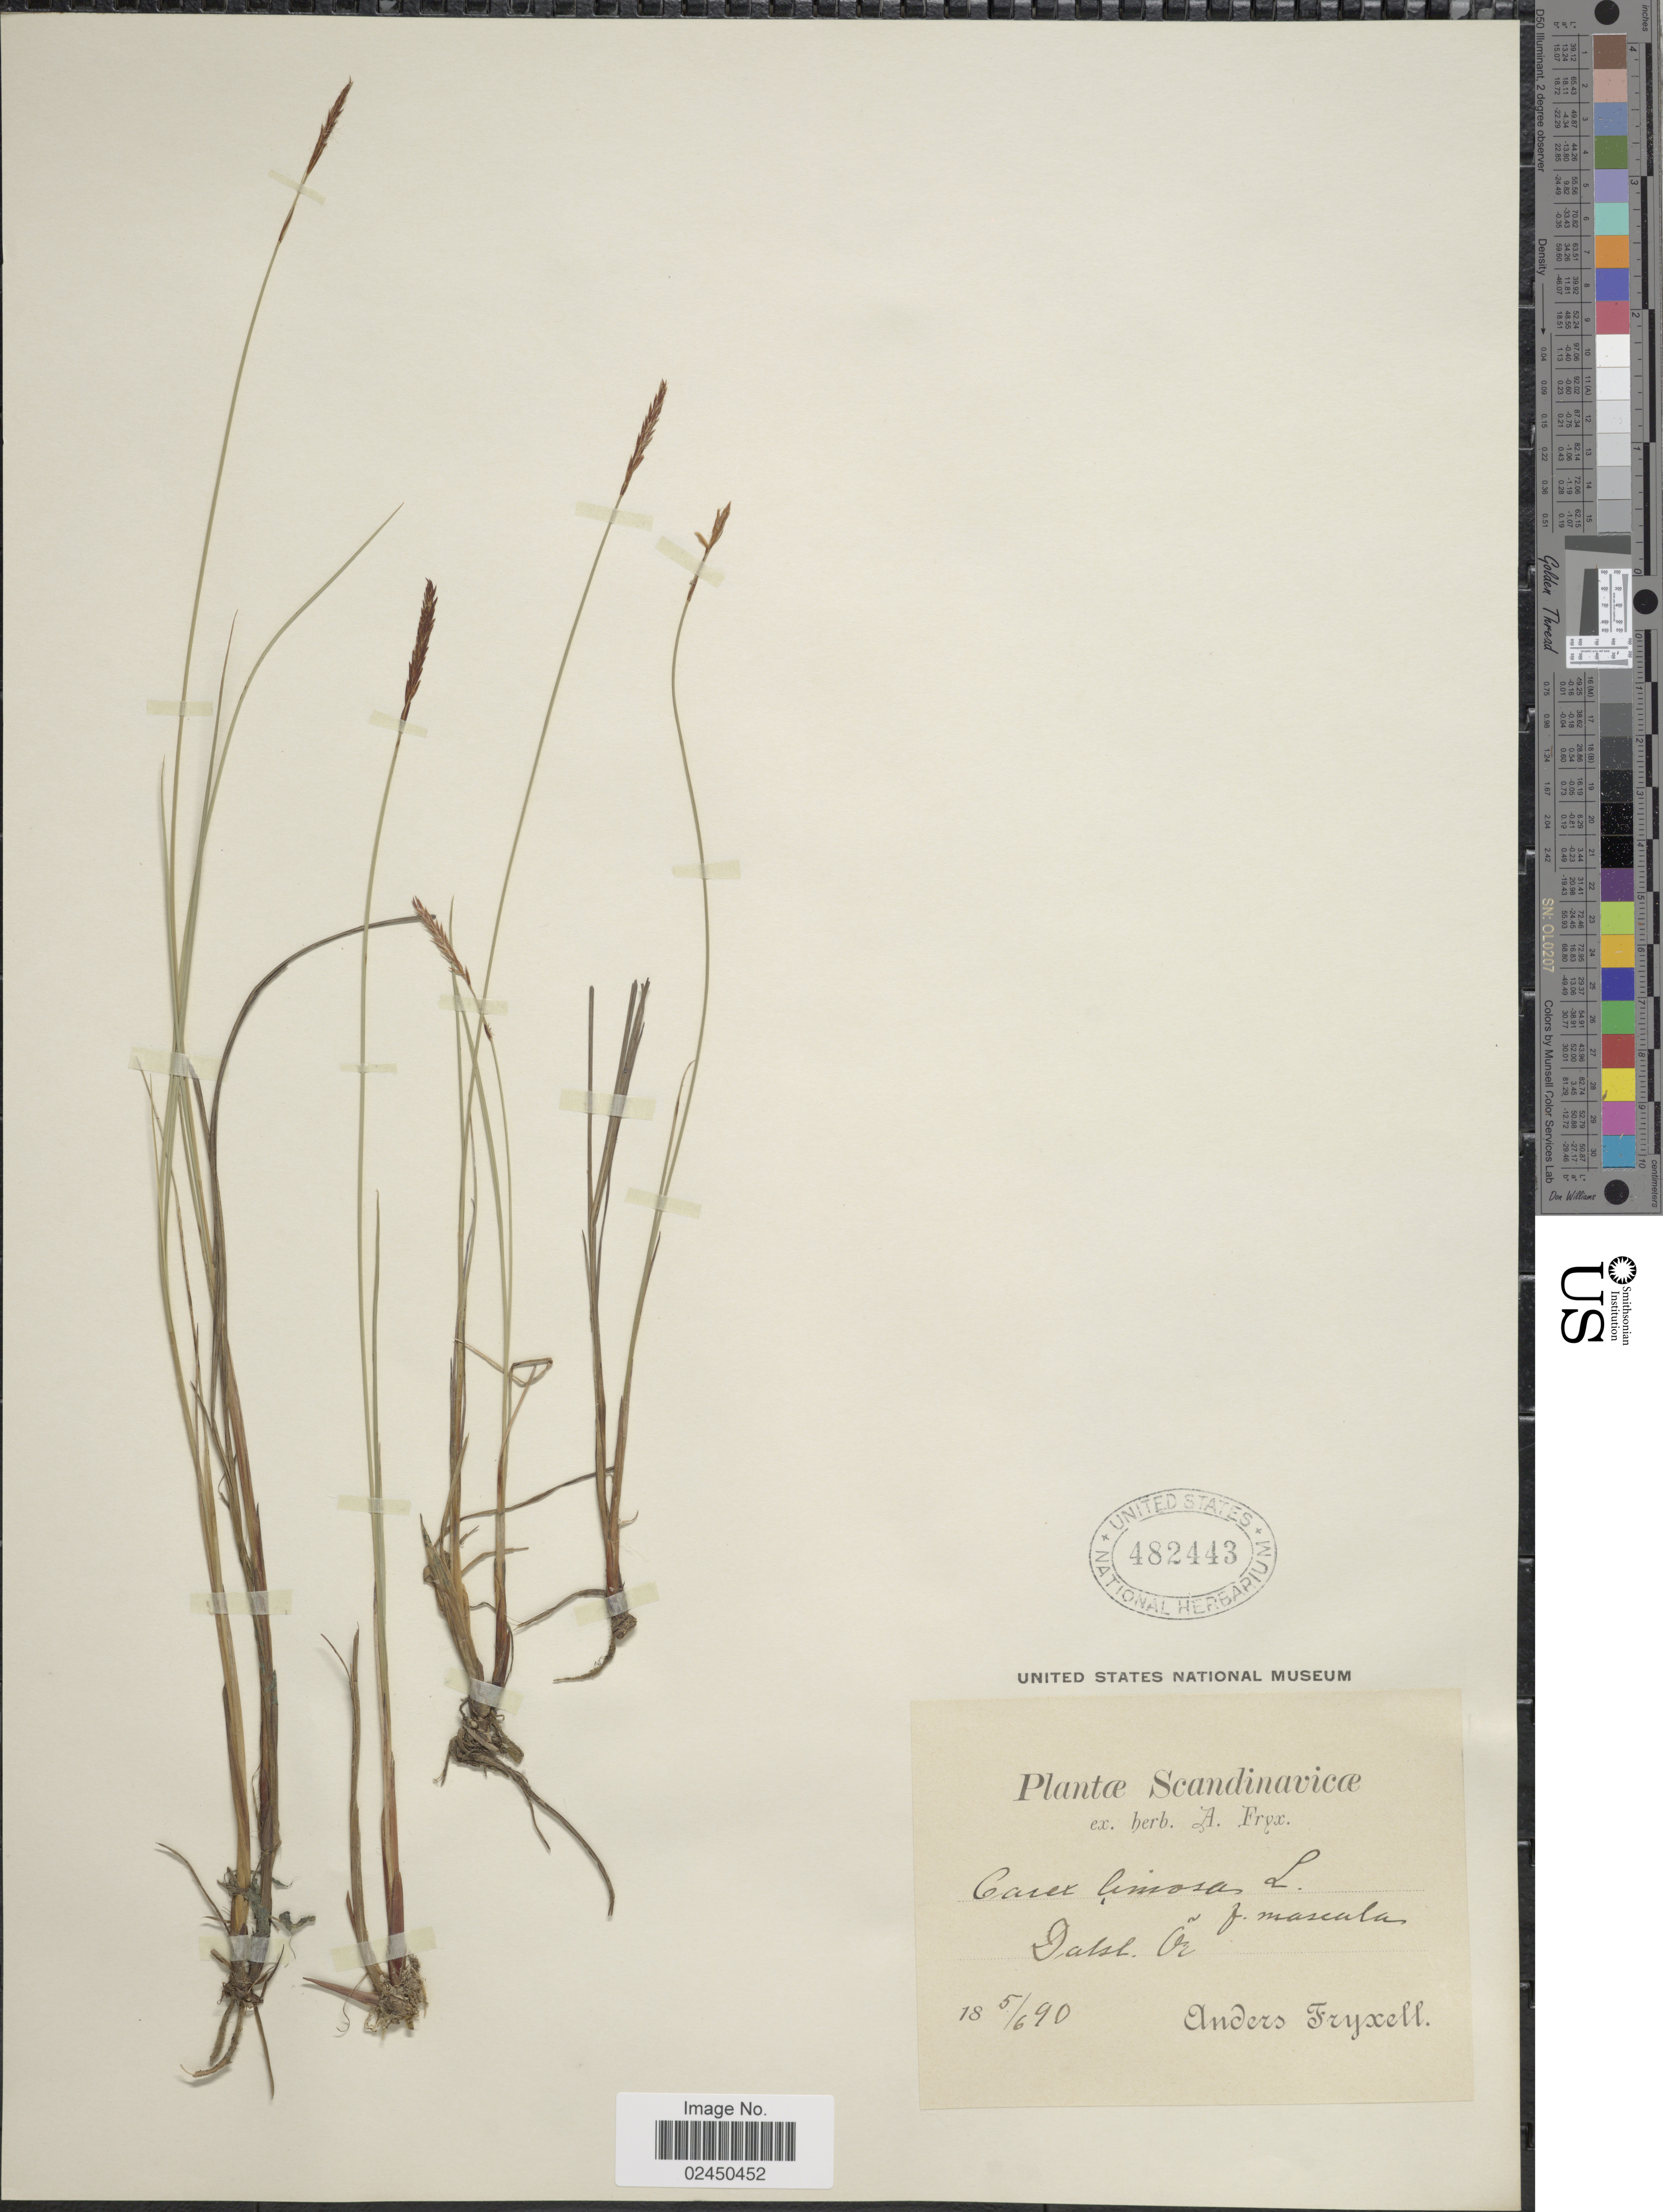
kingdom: Plantae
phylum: Tracheophyta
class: Liliopsida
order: Poales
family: Cyperaceae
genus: Carex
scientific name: Carex limosa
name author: L.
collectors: A. Fryxell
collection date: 1890-06-05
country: Sweden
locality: Scandinavicae, Dalsl. Or.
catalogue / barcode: US 482443